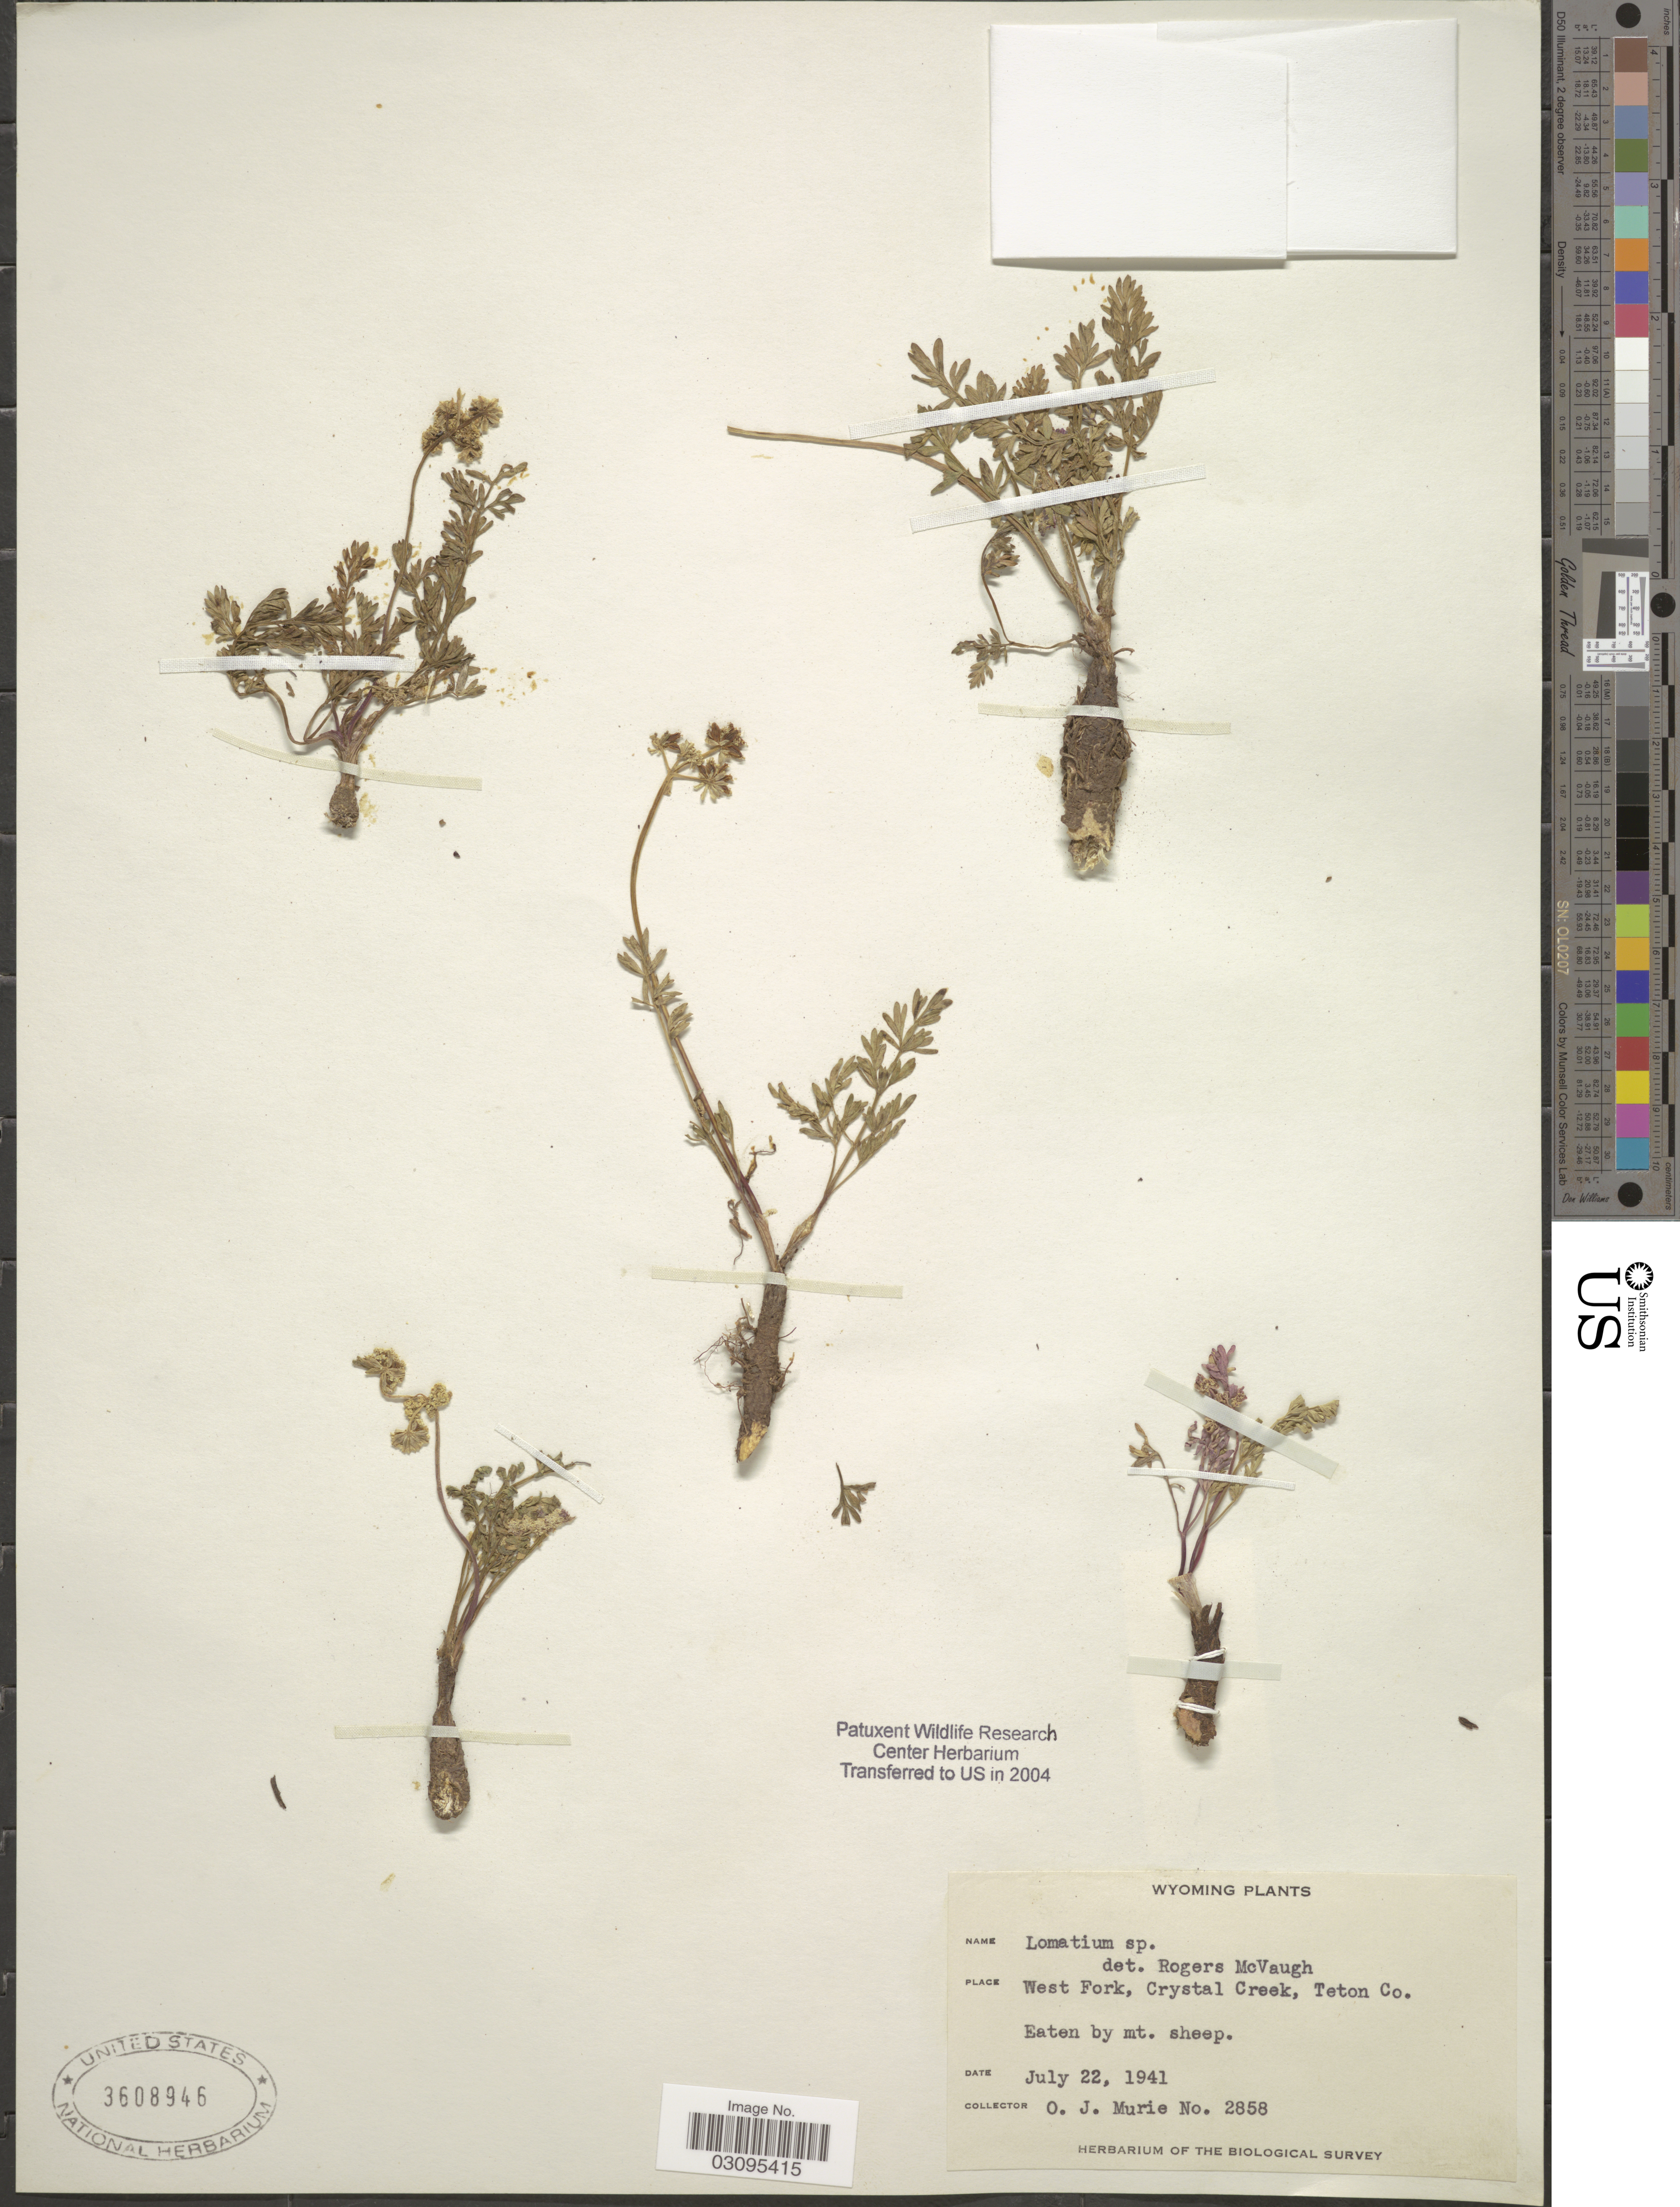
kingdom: Plantae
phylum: Tracheophyta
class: Magnoliopsida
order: Apiales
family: Apiaceae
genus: Lomatium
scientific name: Lomatium sp.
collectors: O. Murie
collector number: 2858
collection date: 1941-07-22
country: United States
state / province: Wyoming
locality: West Fork, Crystal Creek, Teton Co.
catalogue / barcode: US 3608946